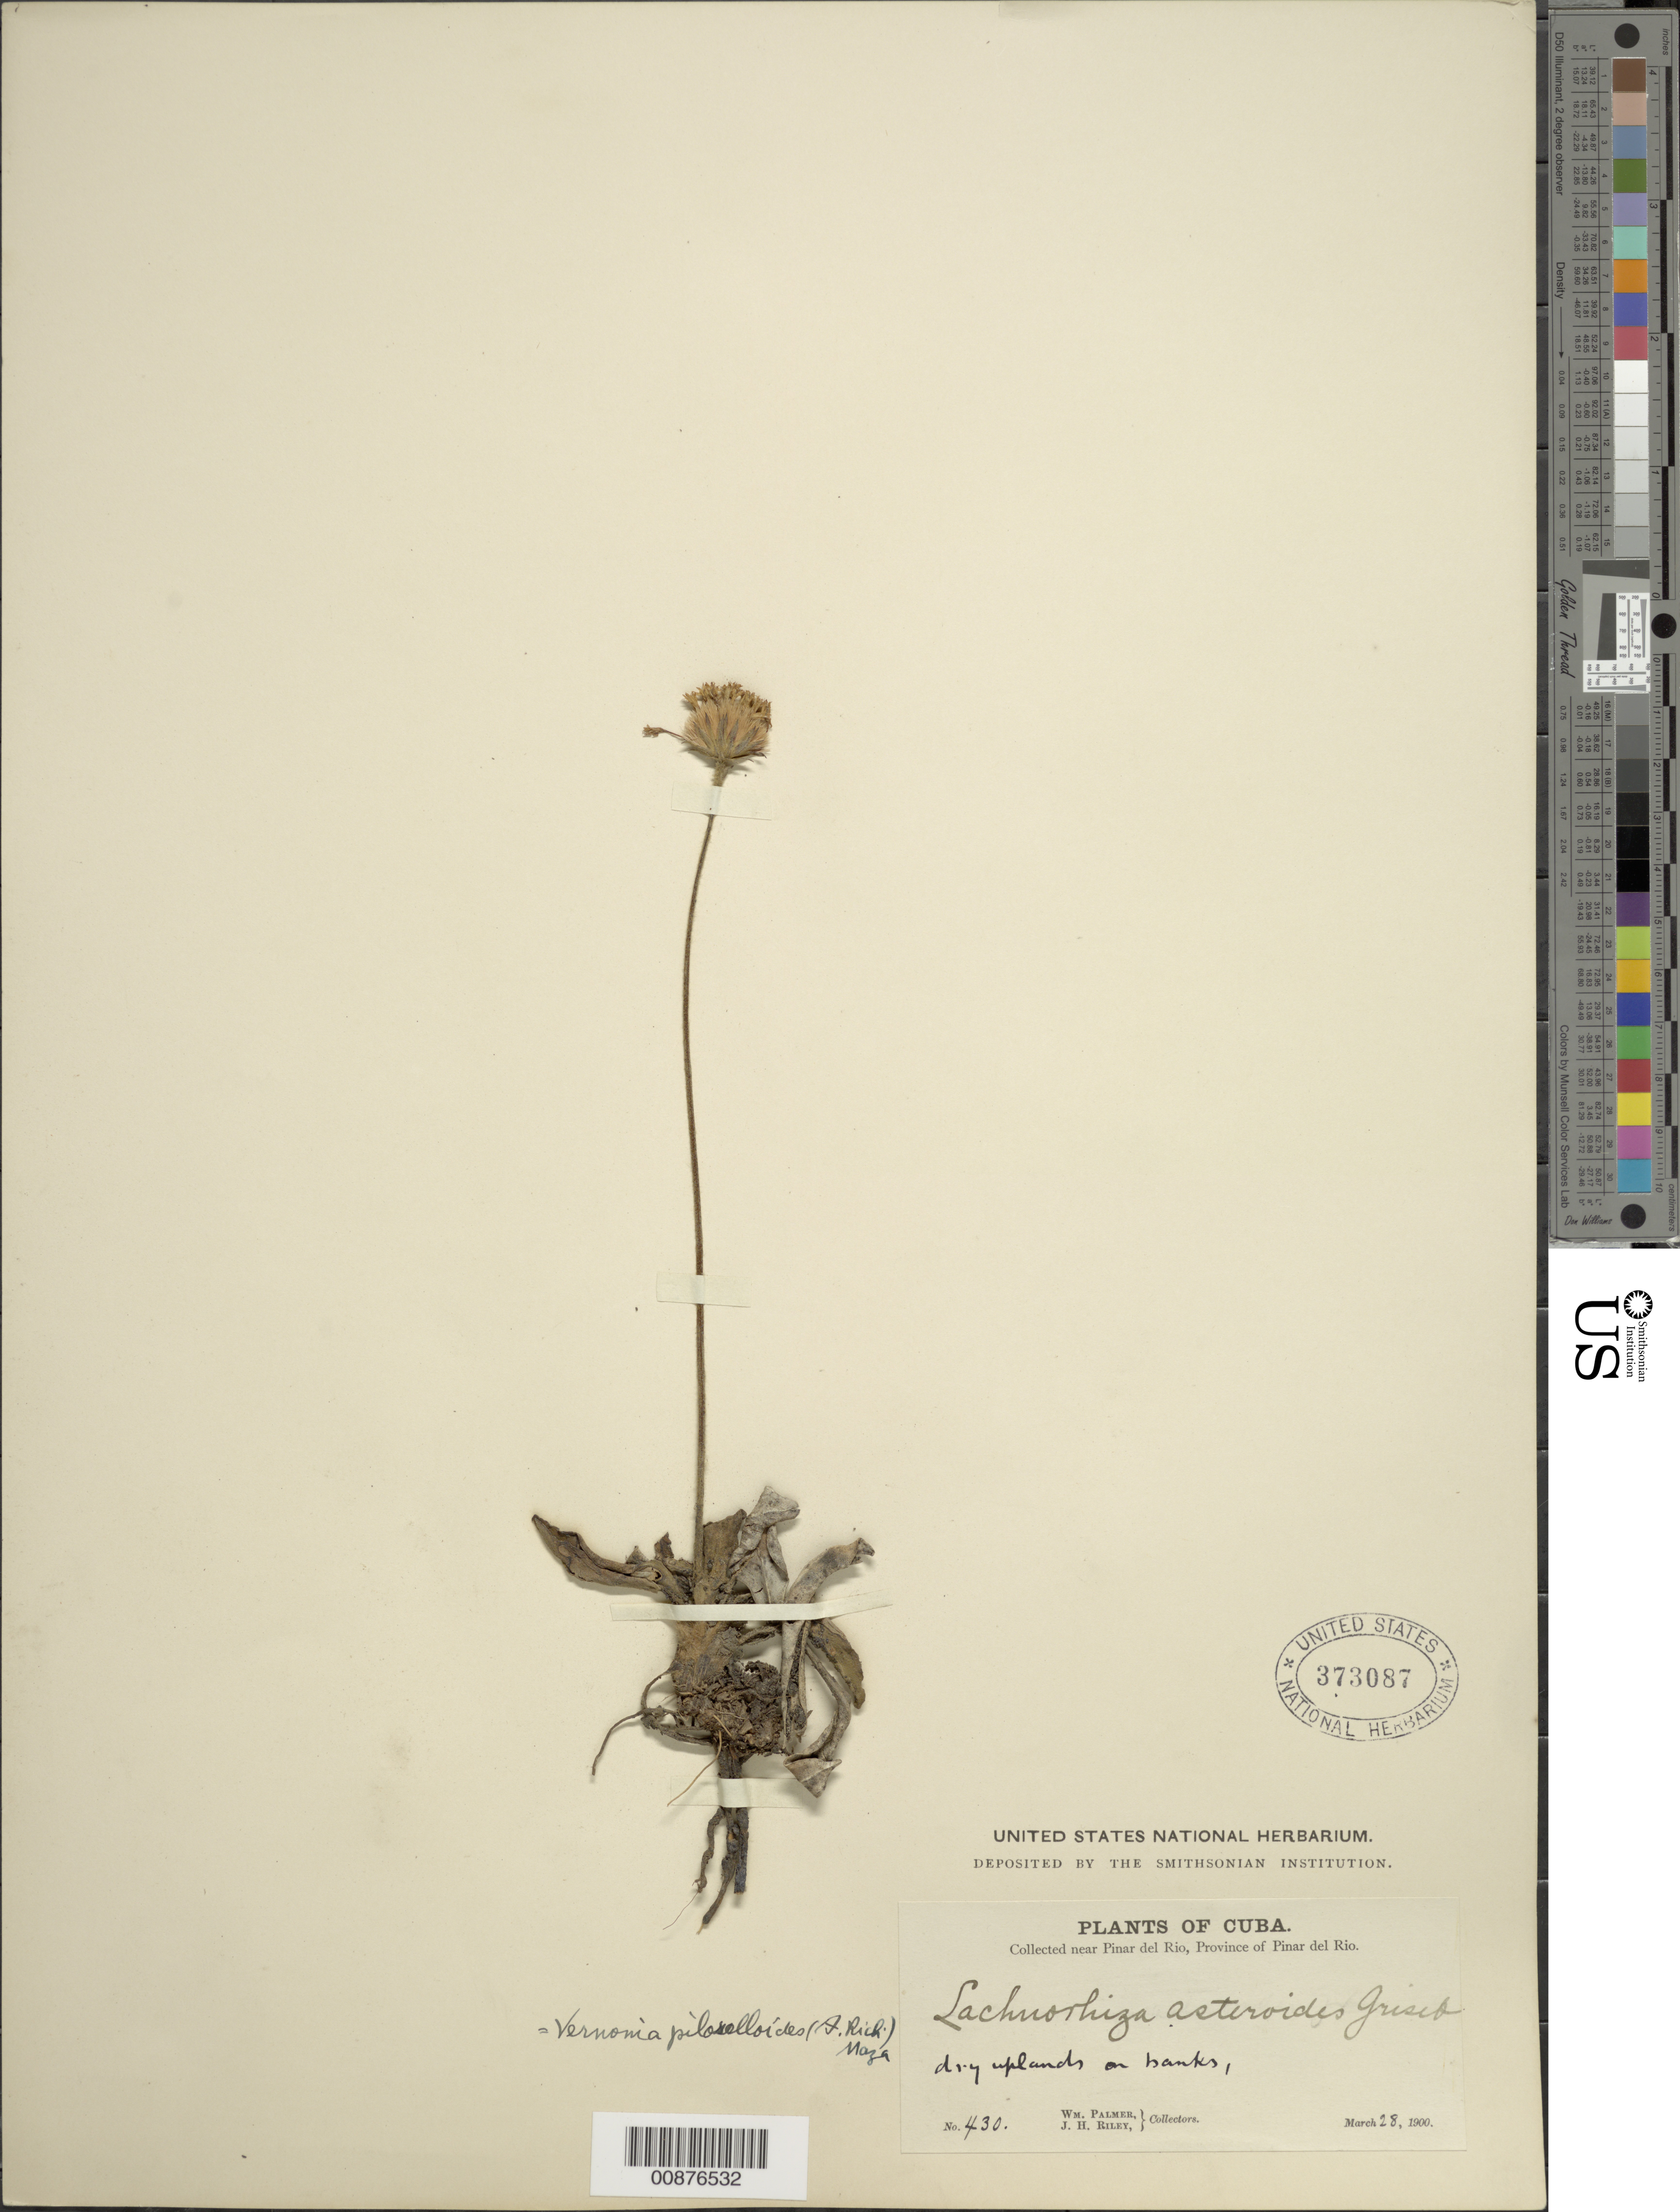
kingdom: Plantae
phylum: Tracheophyta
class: Magnoliopsida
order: Asterales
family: Asteraceae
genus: Lachnorhiza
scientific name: Lachnorhiza piloselloides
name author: A. Rich.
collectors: W. Palmer & J. H. Riley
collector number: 430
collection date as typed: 28 Mar 1900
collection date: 1900-03-28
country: Cuba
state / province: Pinar del Río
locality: Near Pinar del Rio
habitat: Dry uplands on banks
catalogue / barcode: US 3373087